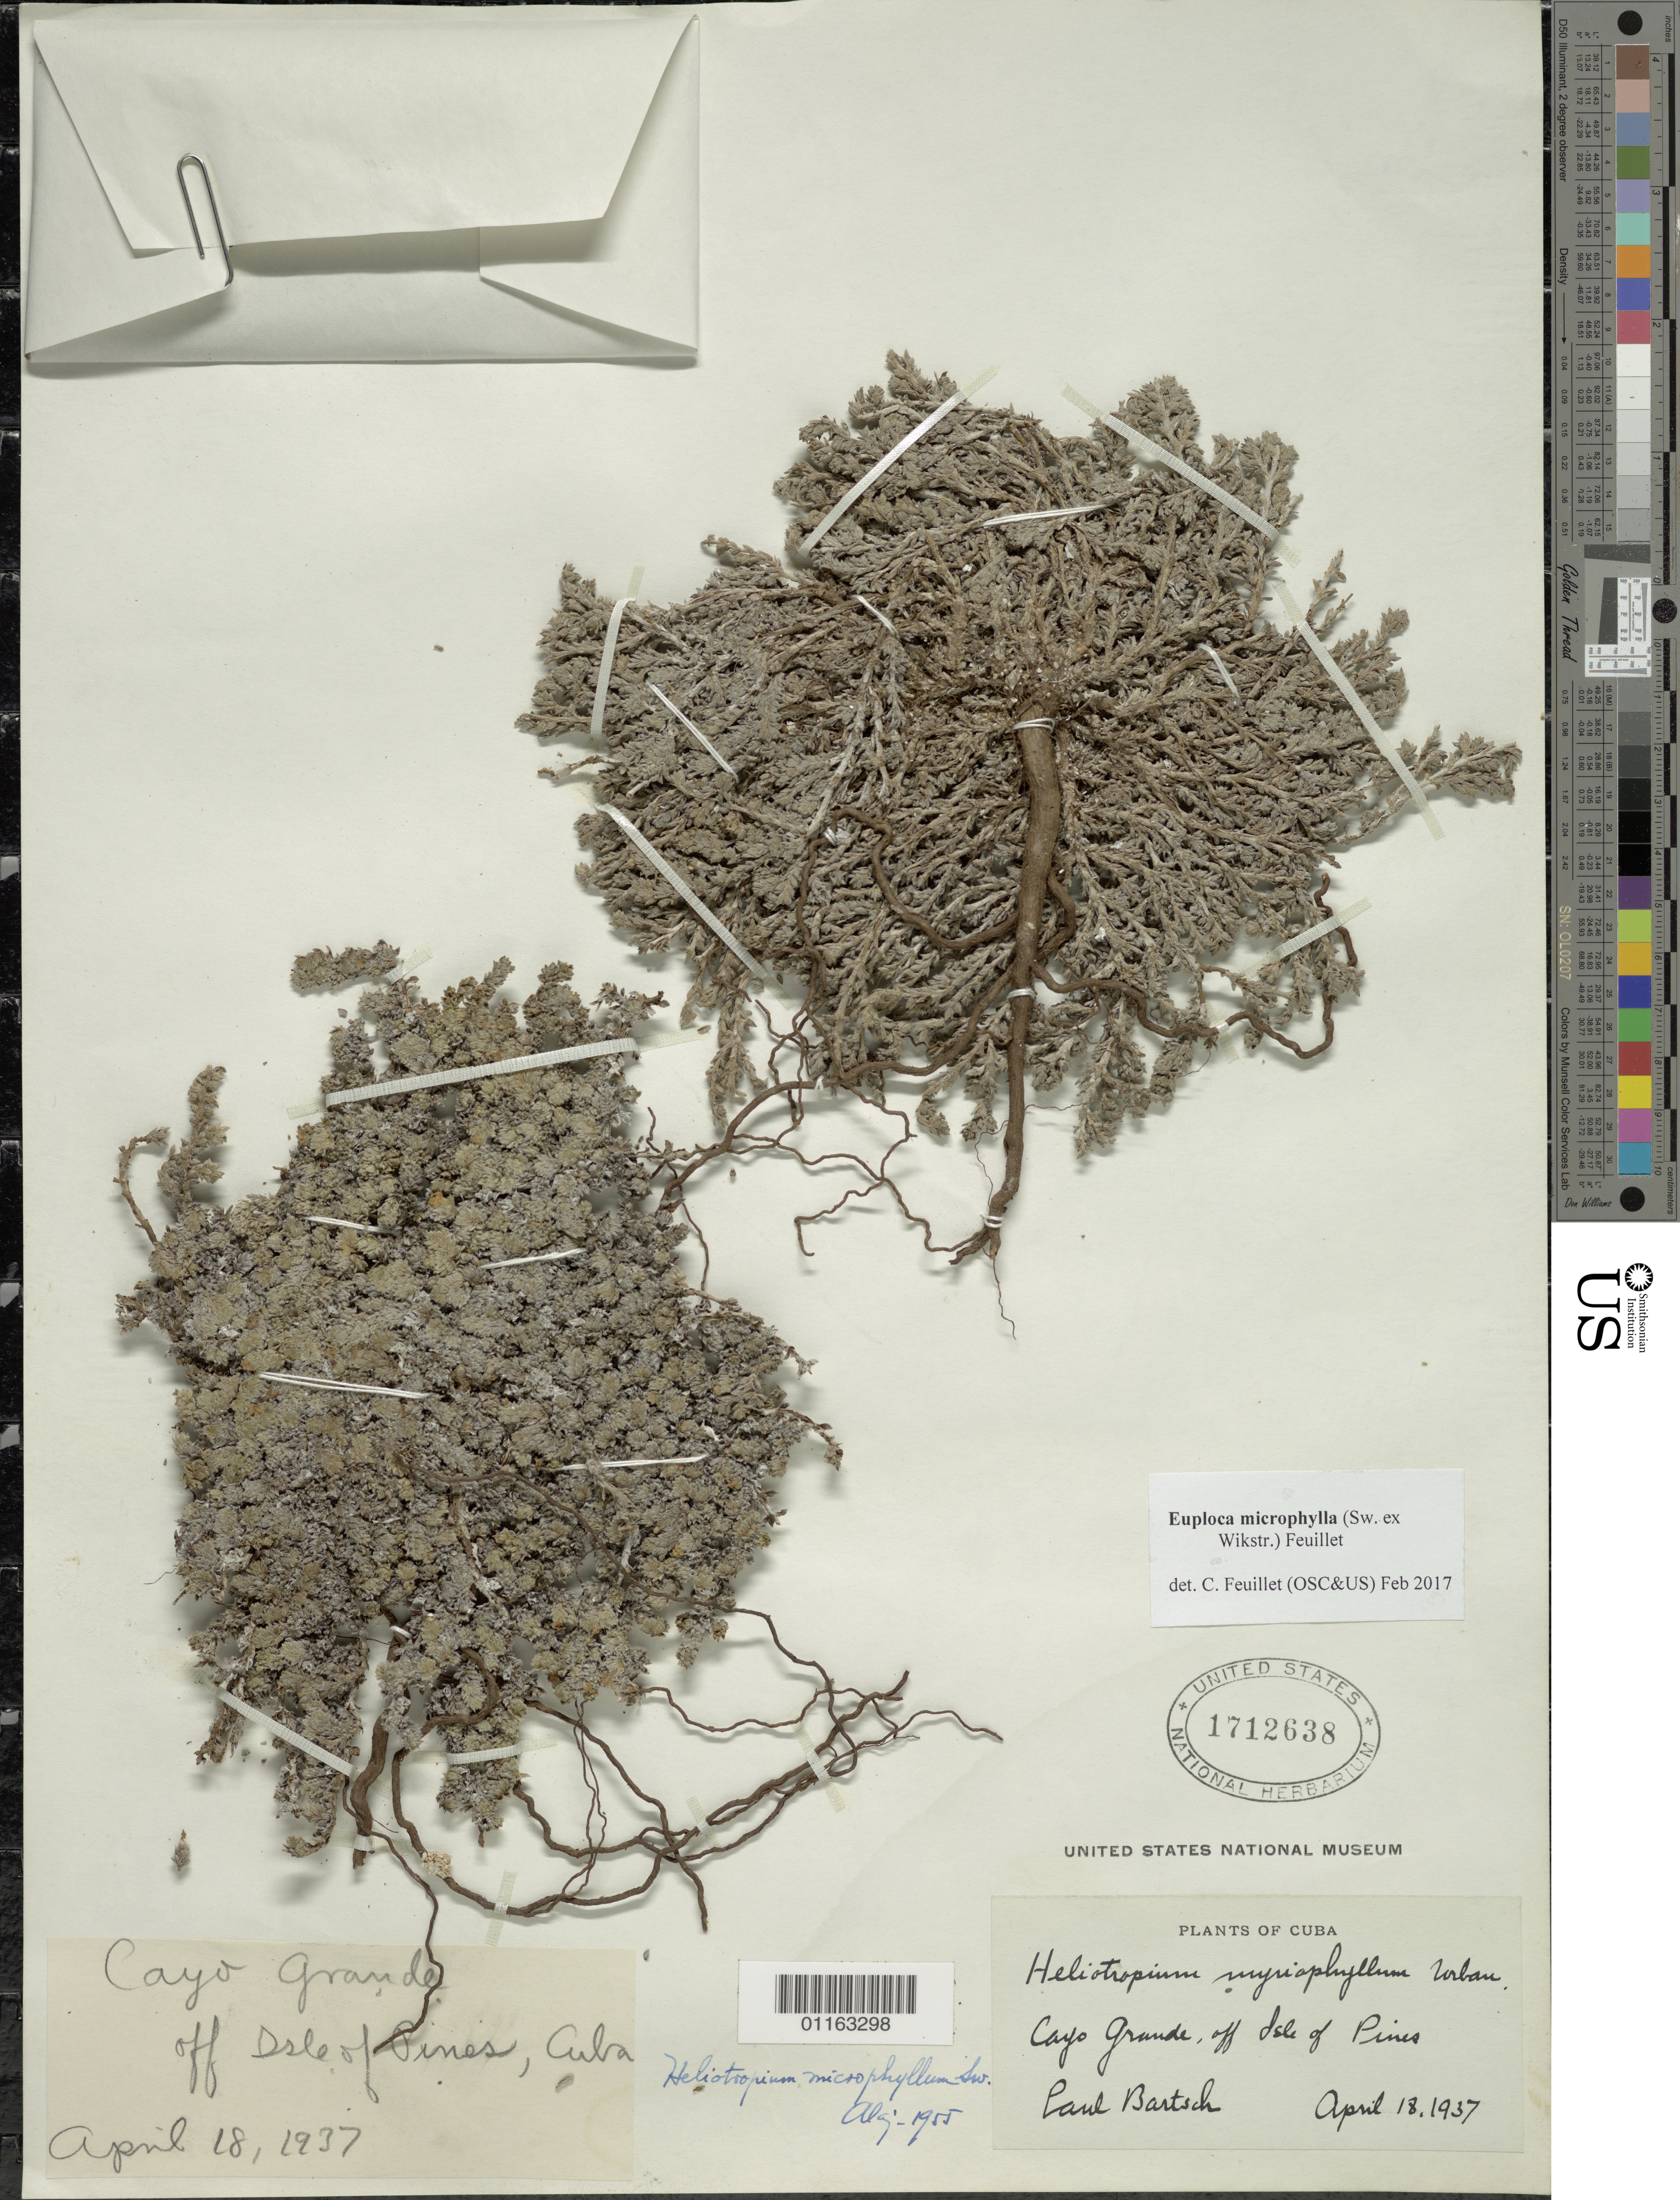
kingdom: Plantae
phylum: Tracheophyta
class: Magnoliopsida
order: Boraginales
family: Heliotropiaceae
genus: Euploca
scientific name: Euploca microphylla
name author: (Sw. & Wikstr.) Feuillet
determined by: Feuillet, C.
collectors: P. Bartsch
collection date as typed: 18 Apr 1937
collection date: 1937-04-18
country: Cuba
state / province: Isla de la Juventud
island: Isla de la Juventud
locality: Cayo Grande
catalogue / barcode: US 1712638